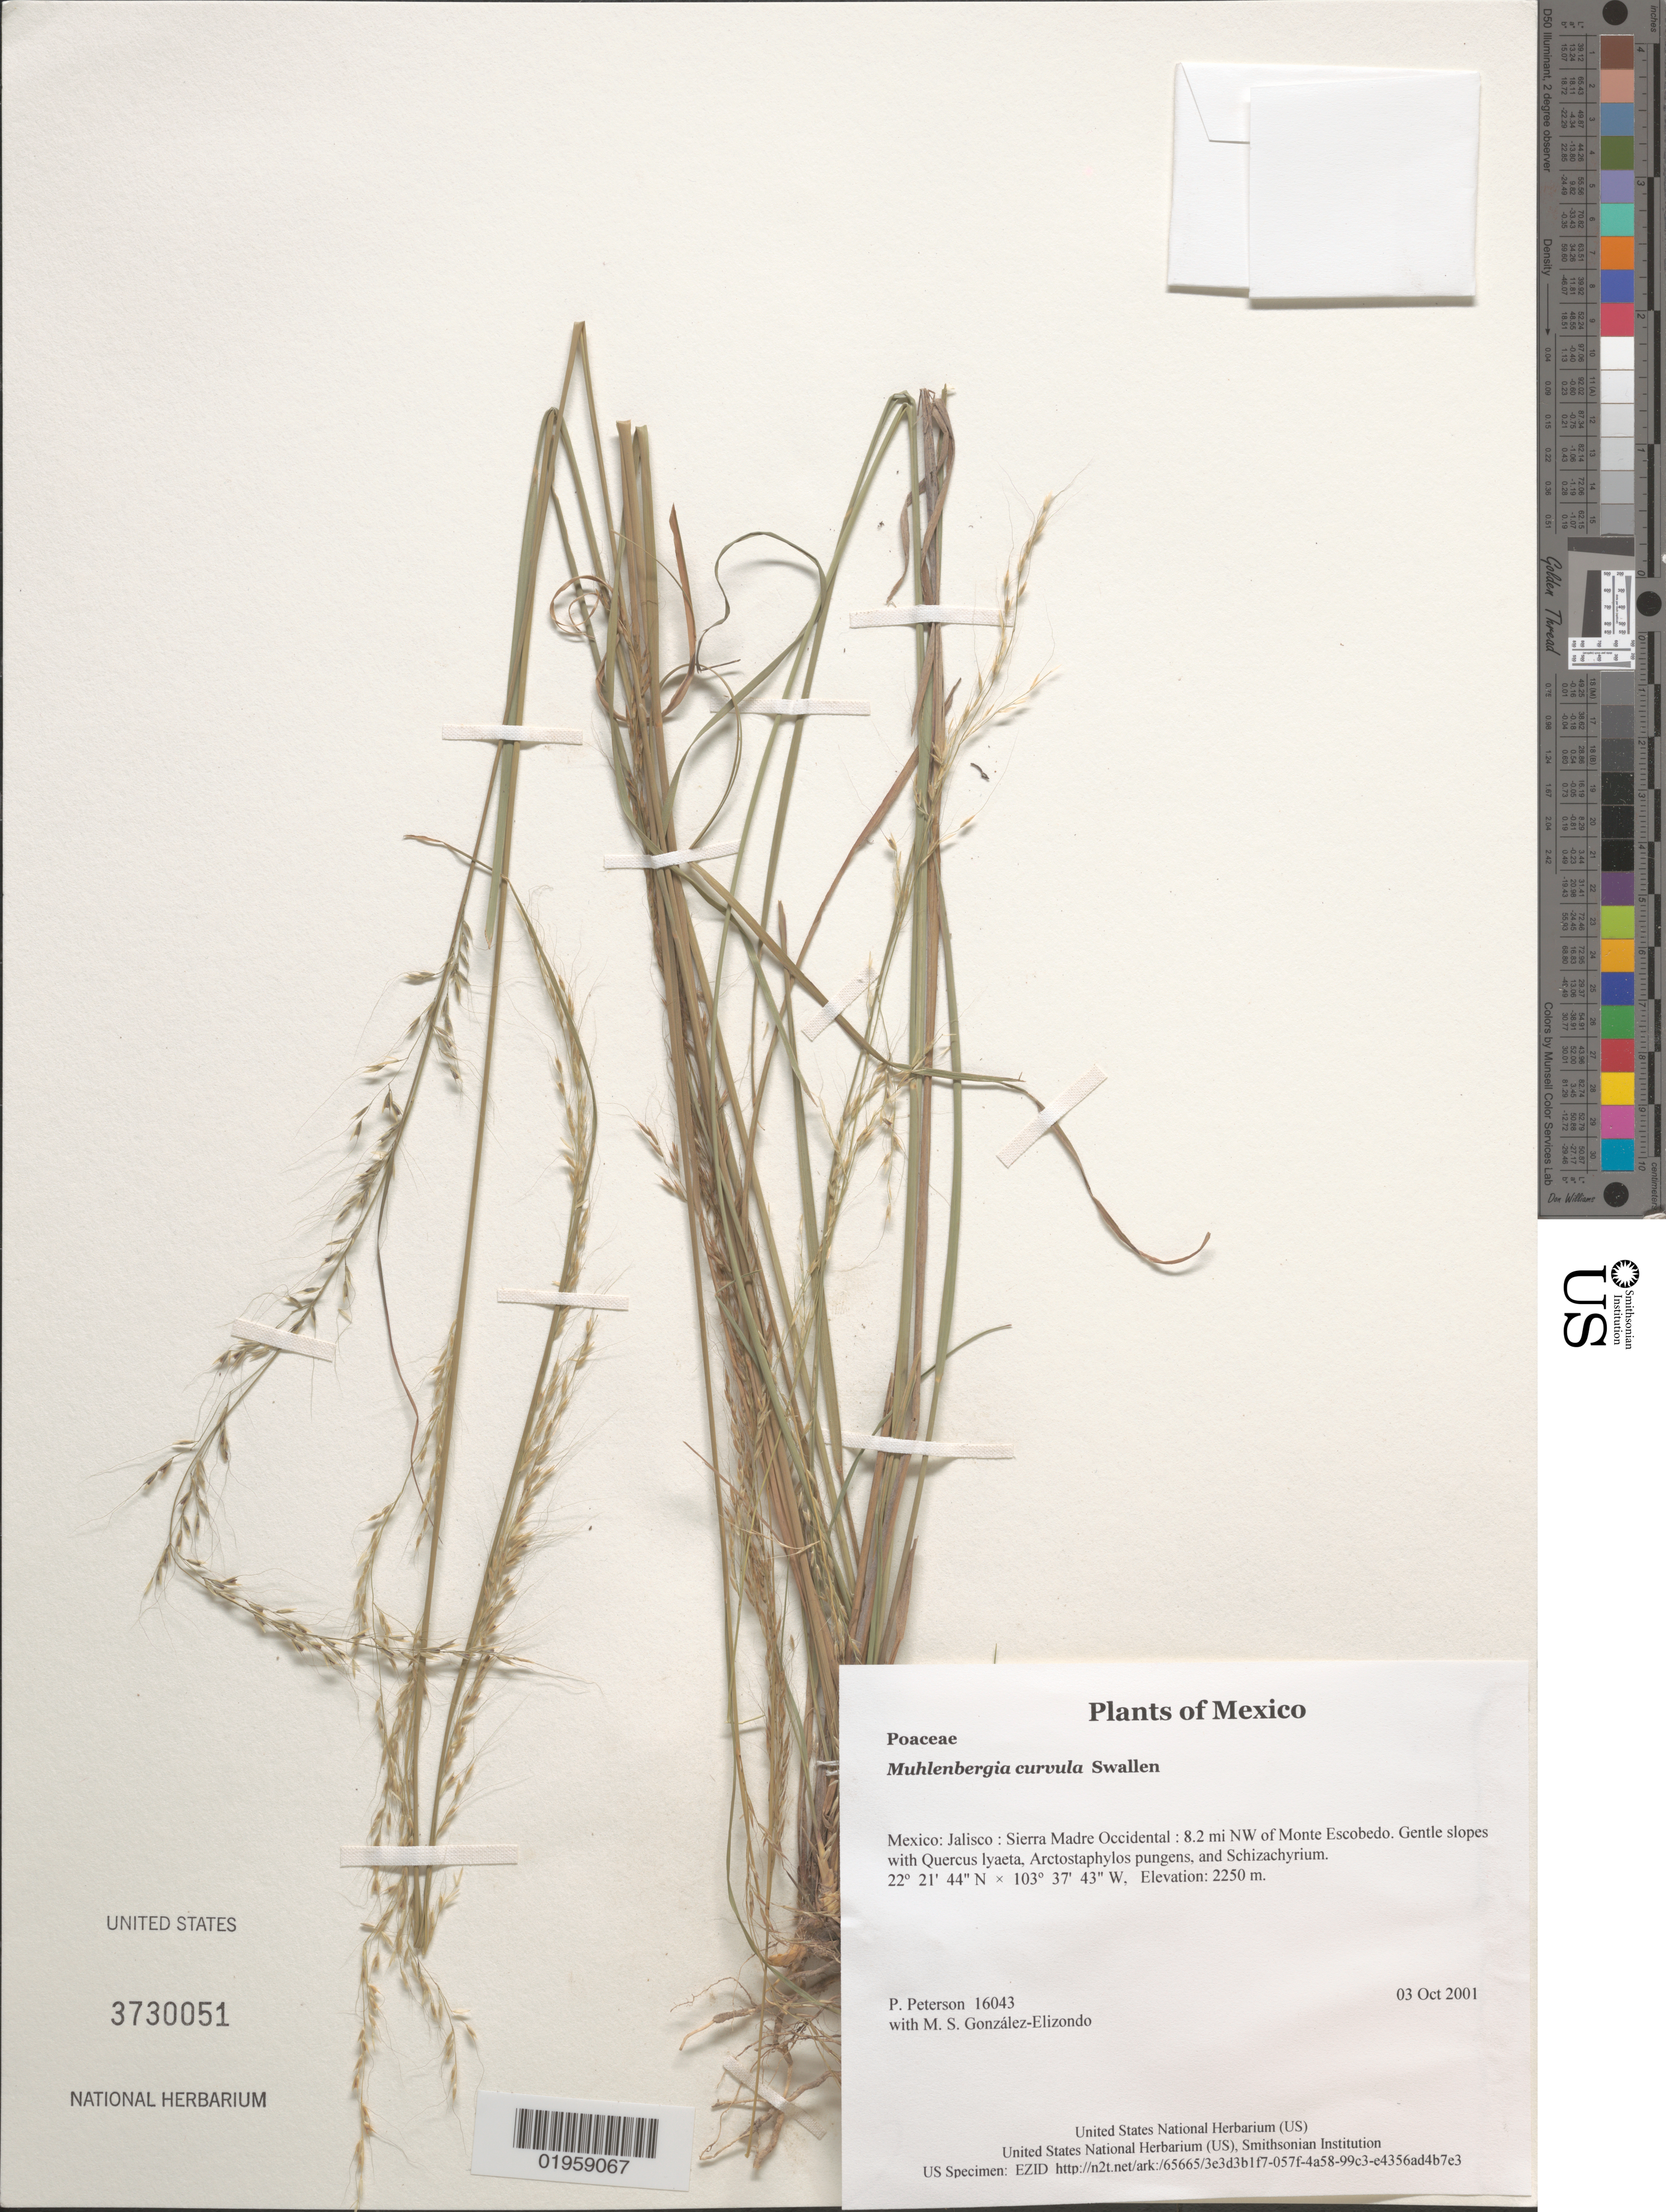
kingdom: Plantae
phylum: Tracheophyta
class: Liliopsida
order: Poales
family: Poaceae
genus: Muhlenbergia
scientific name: Muhlenbergia curvula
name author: Swallen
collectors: P. M. Peterson & M. S. González-Elizondo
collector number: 16043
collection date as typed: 03 Oct 2001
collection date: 2001-10-03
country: Mexico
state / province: Jalisco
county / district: Sierra Madre Occidental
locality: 8.2 mi NW of Monte Escobedo. Gentle slopes with Quercus lyaeta, Arctostaphylos pungens, and Schizachyrium.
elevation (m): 2250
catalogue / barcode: US 3730051